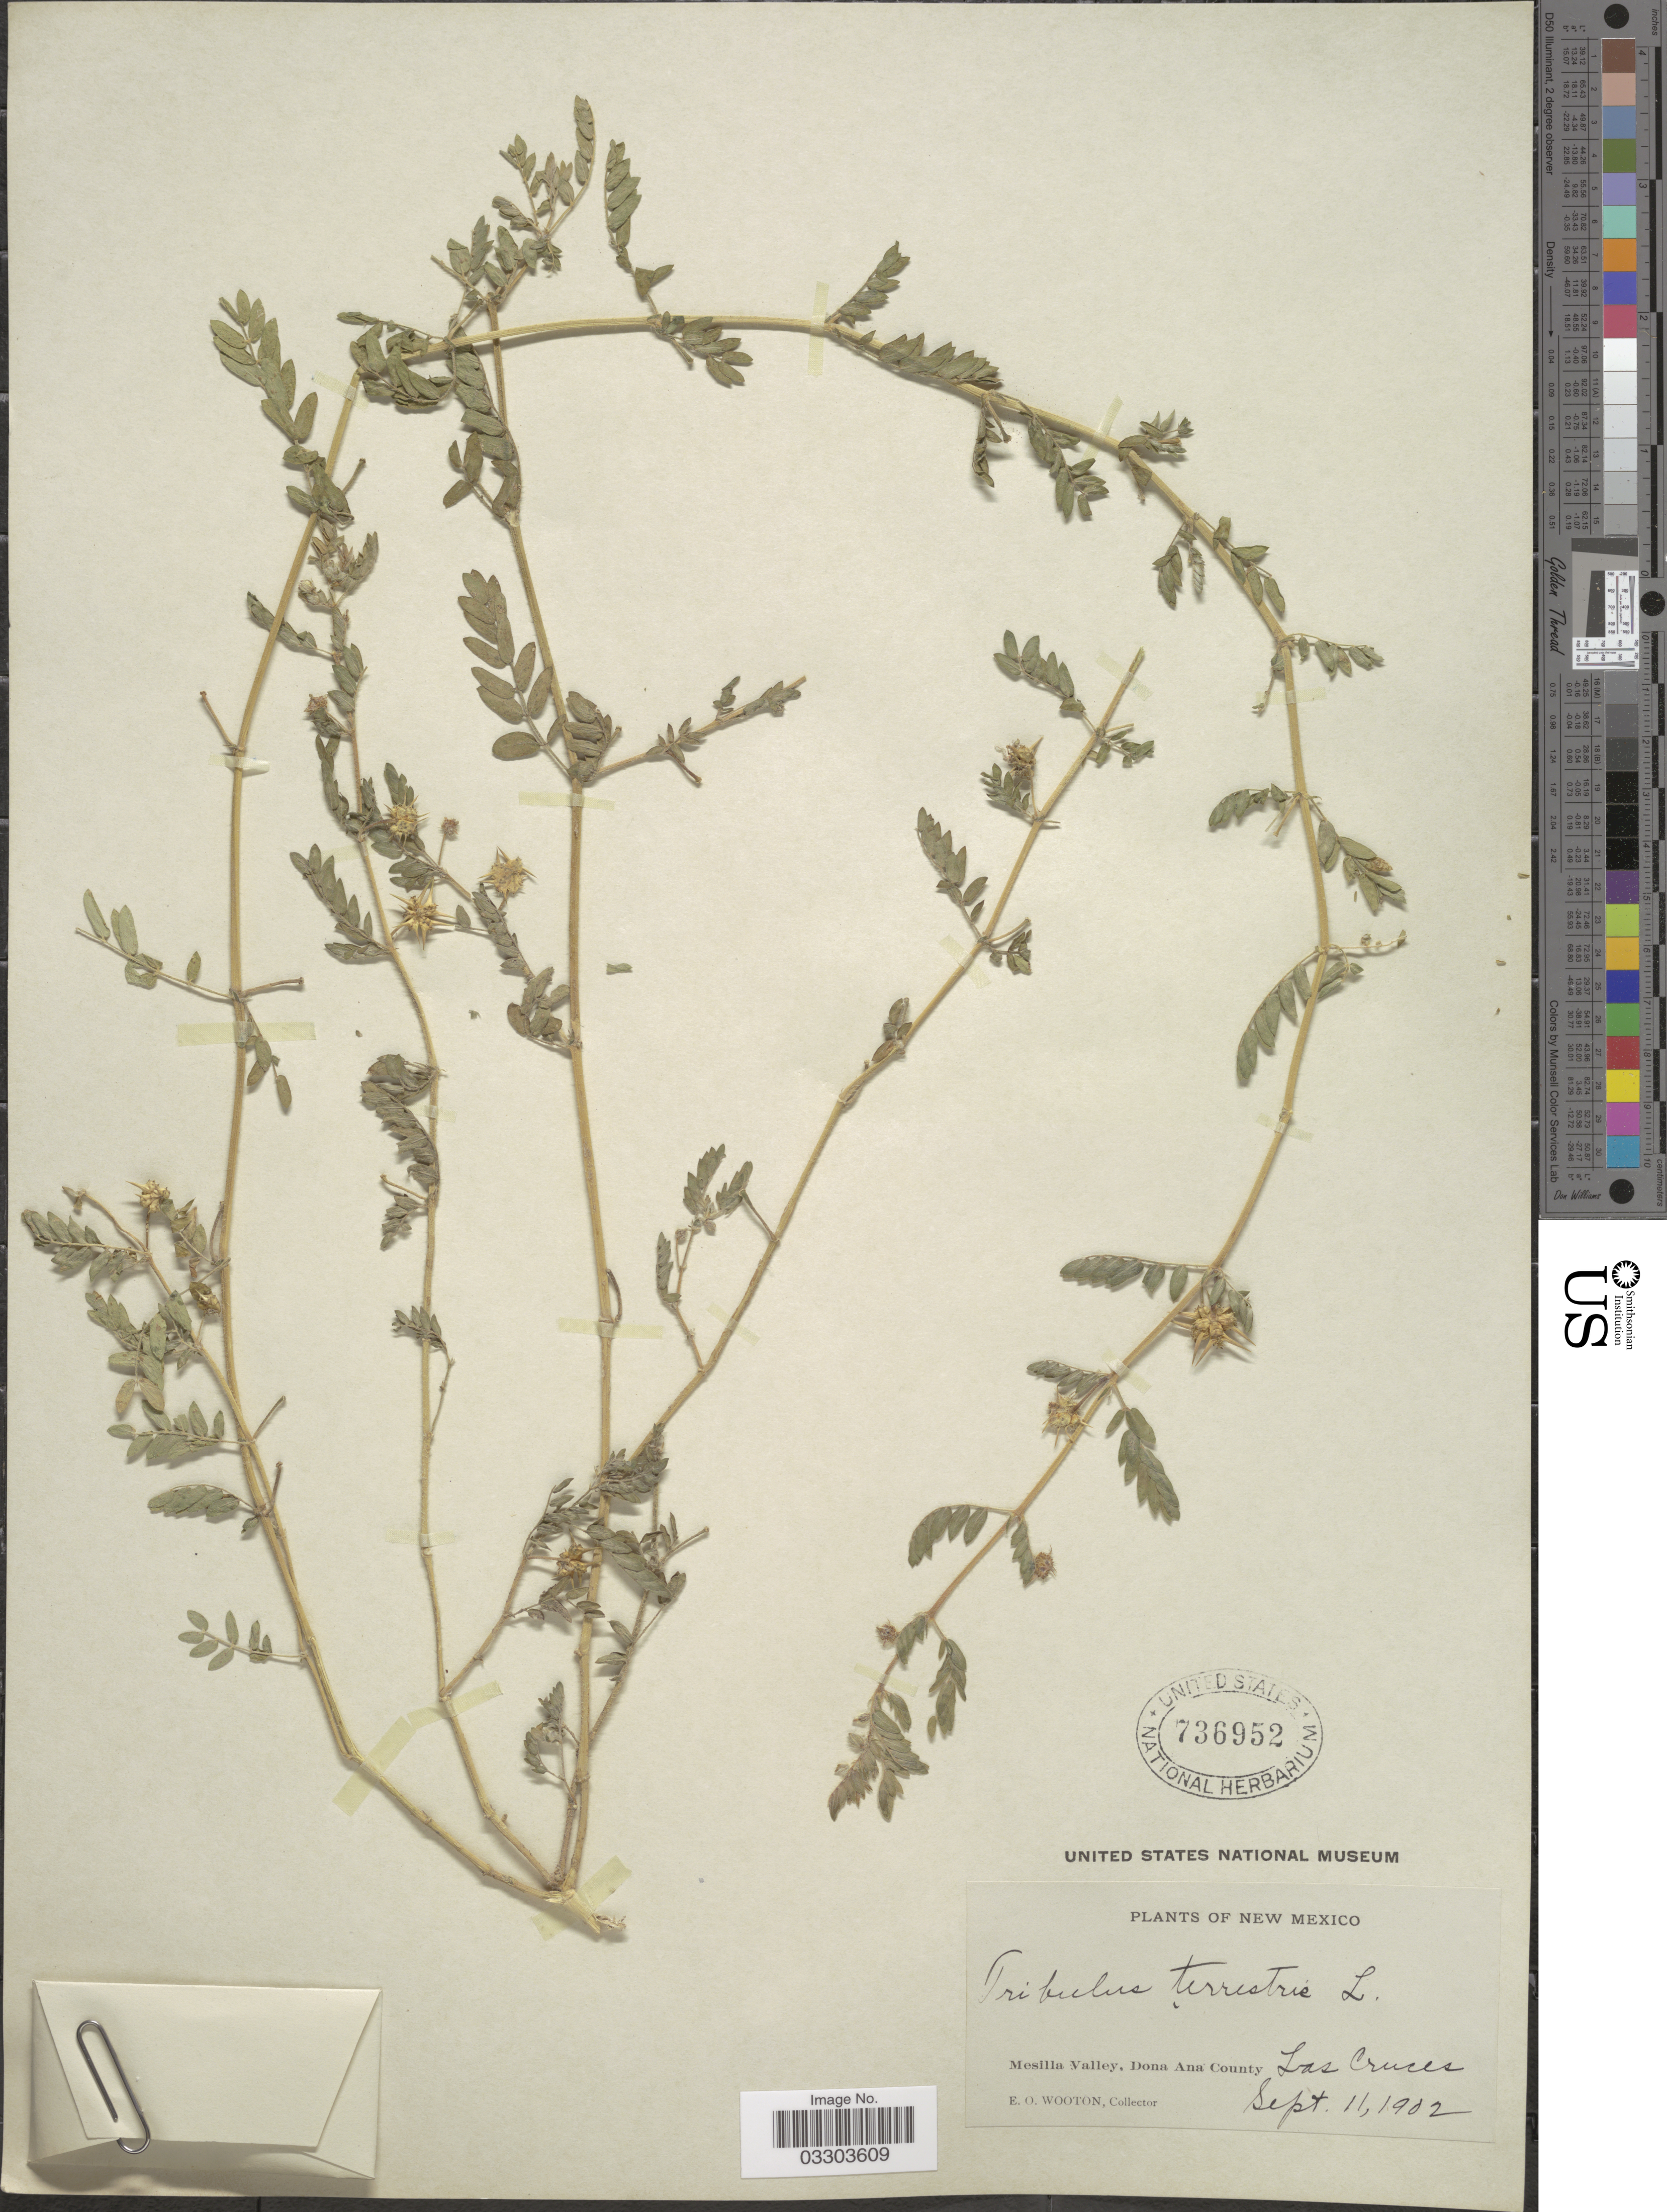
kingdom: Plantae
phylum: Tracheophyta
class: Magnoliopsida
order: Zygophyllales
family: Zygophyllaceae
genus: Tribulus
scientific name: Tribulus terrestris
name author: L.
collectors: E. O. Wooton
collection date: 1902-09-11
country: United States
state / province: New Mexico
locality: Mesilla Valley, Dona Ana County. Las Cruces.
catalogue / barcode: US 736952